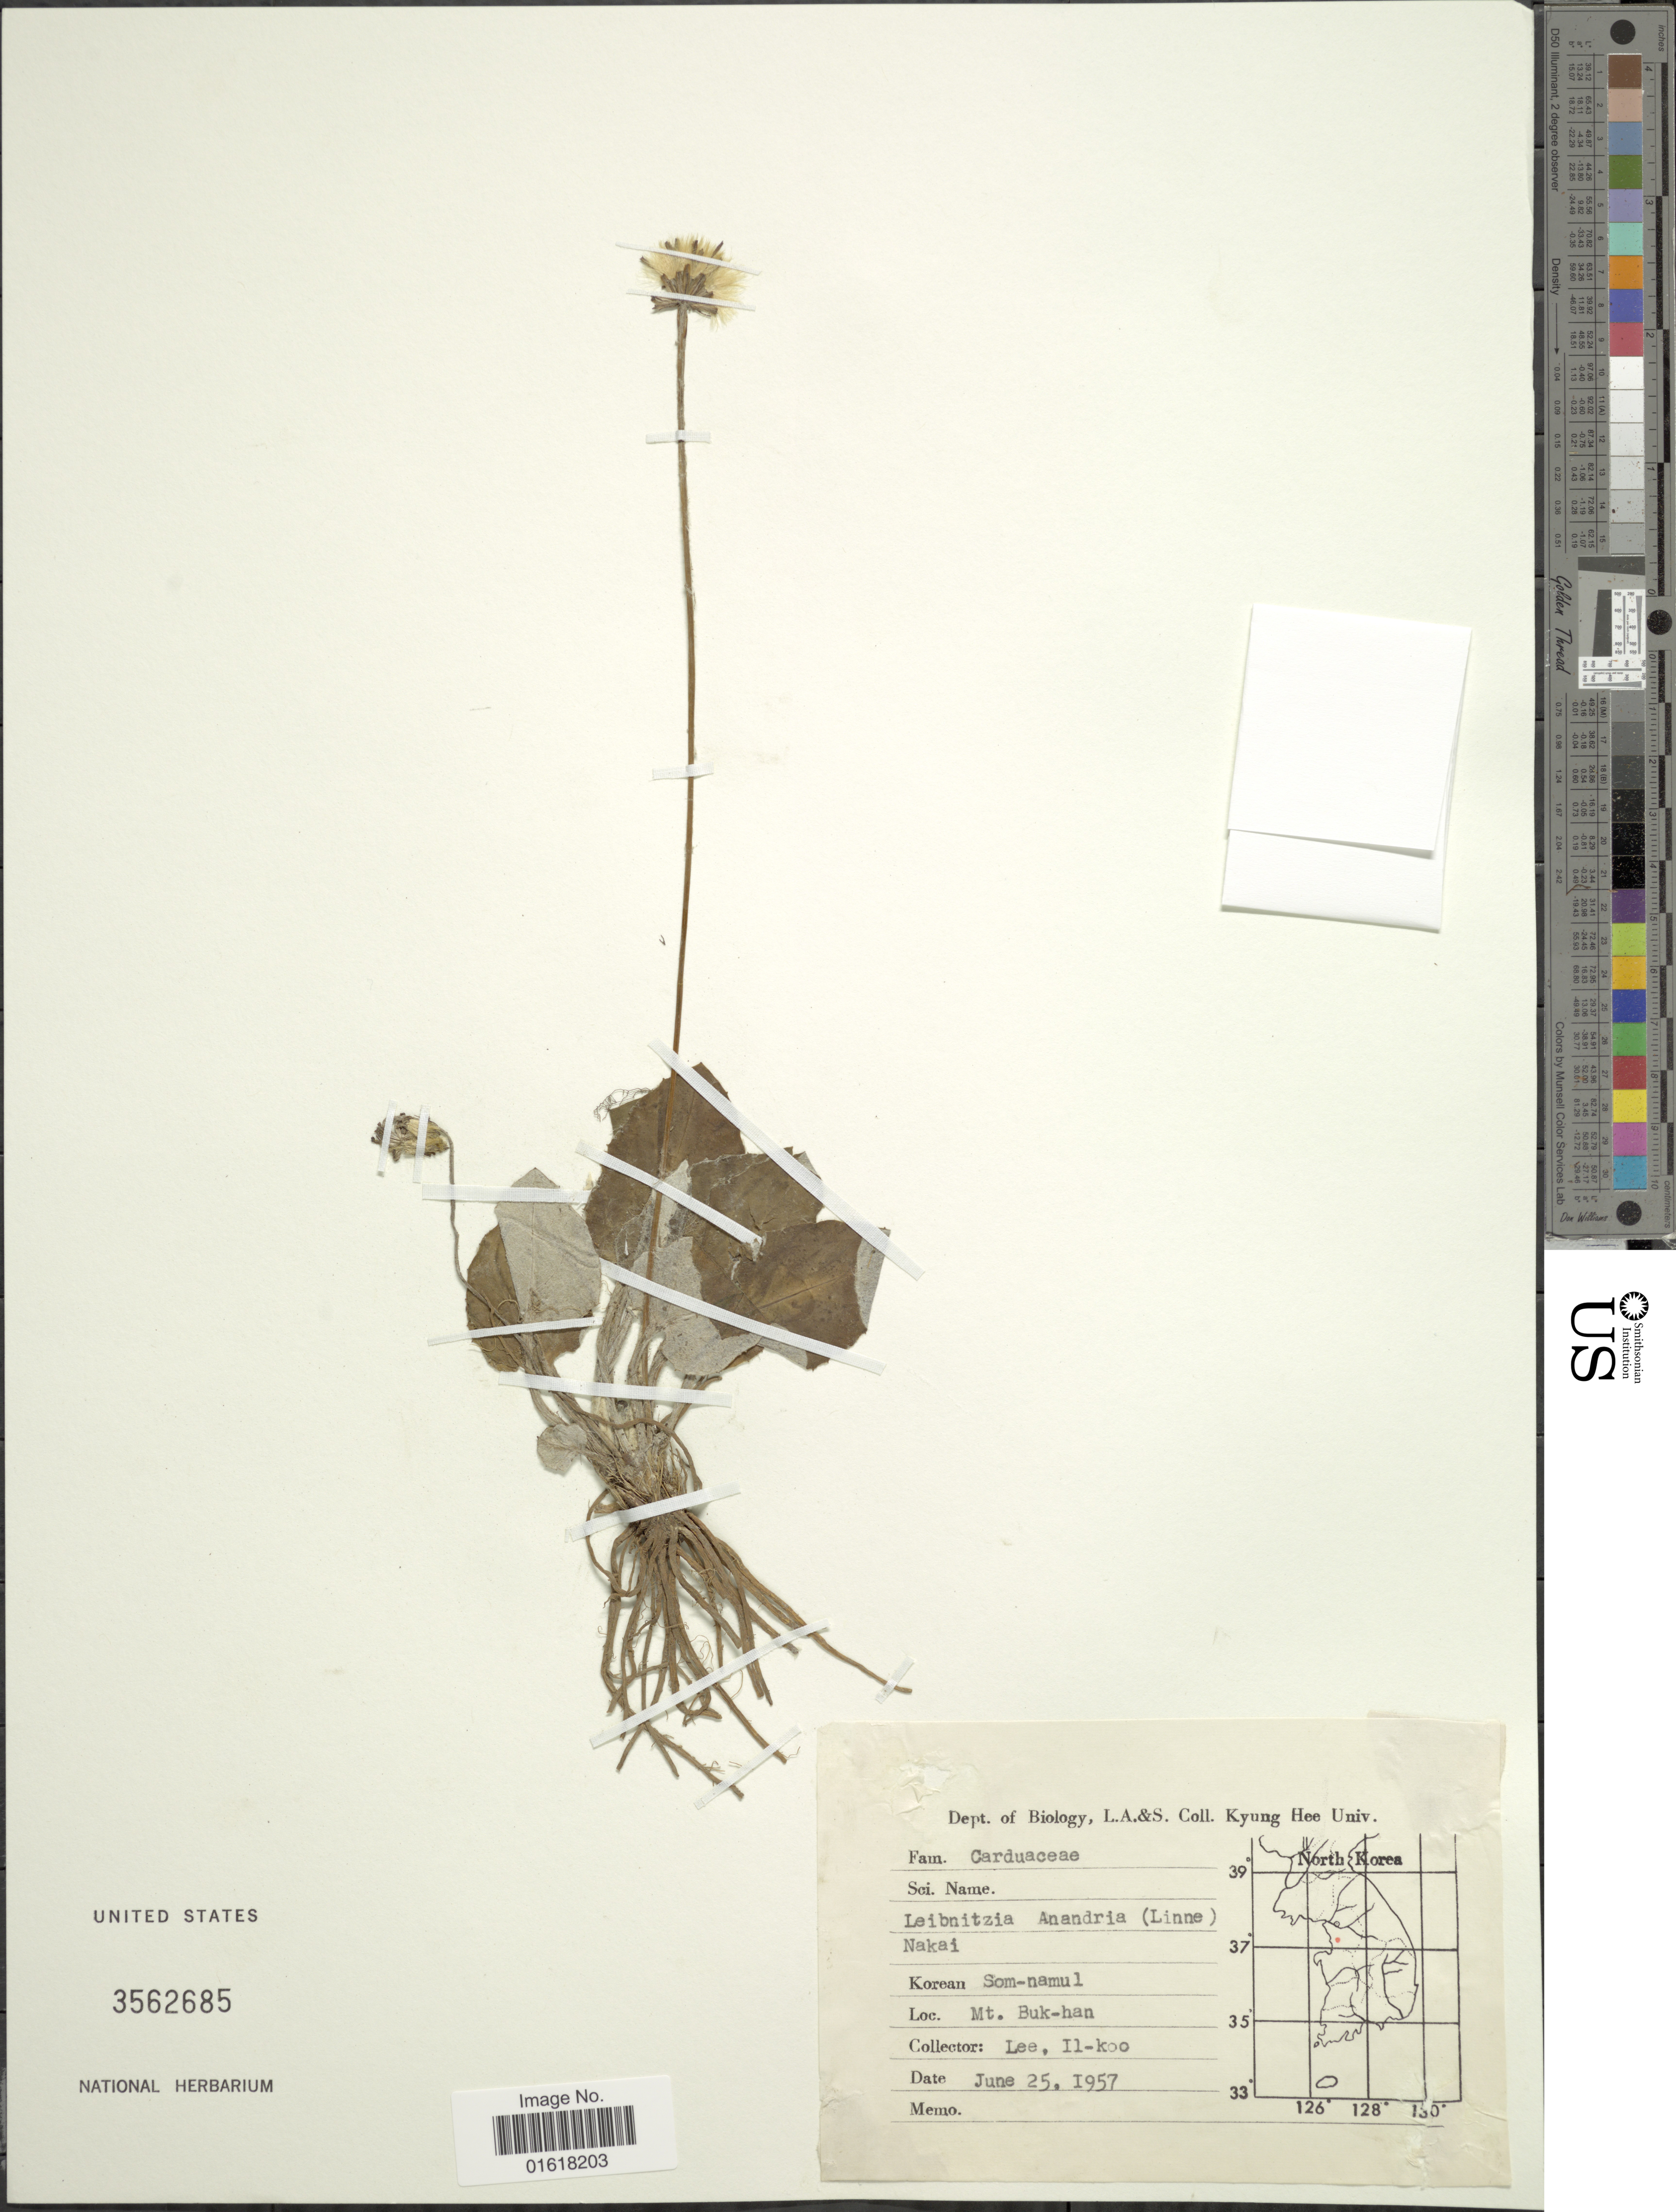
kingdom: Plantae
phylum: Tracheophyta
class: Magnoliopsida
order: Asterales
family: Asteraceae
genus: Leibnitzia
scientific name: Leibnitzia anandria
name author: (L.) Nakai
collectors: I. Lee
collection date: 1957-06-25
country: North Korea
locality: Mt. Buk-han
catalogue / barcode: US 3562685